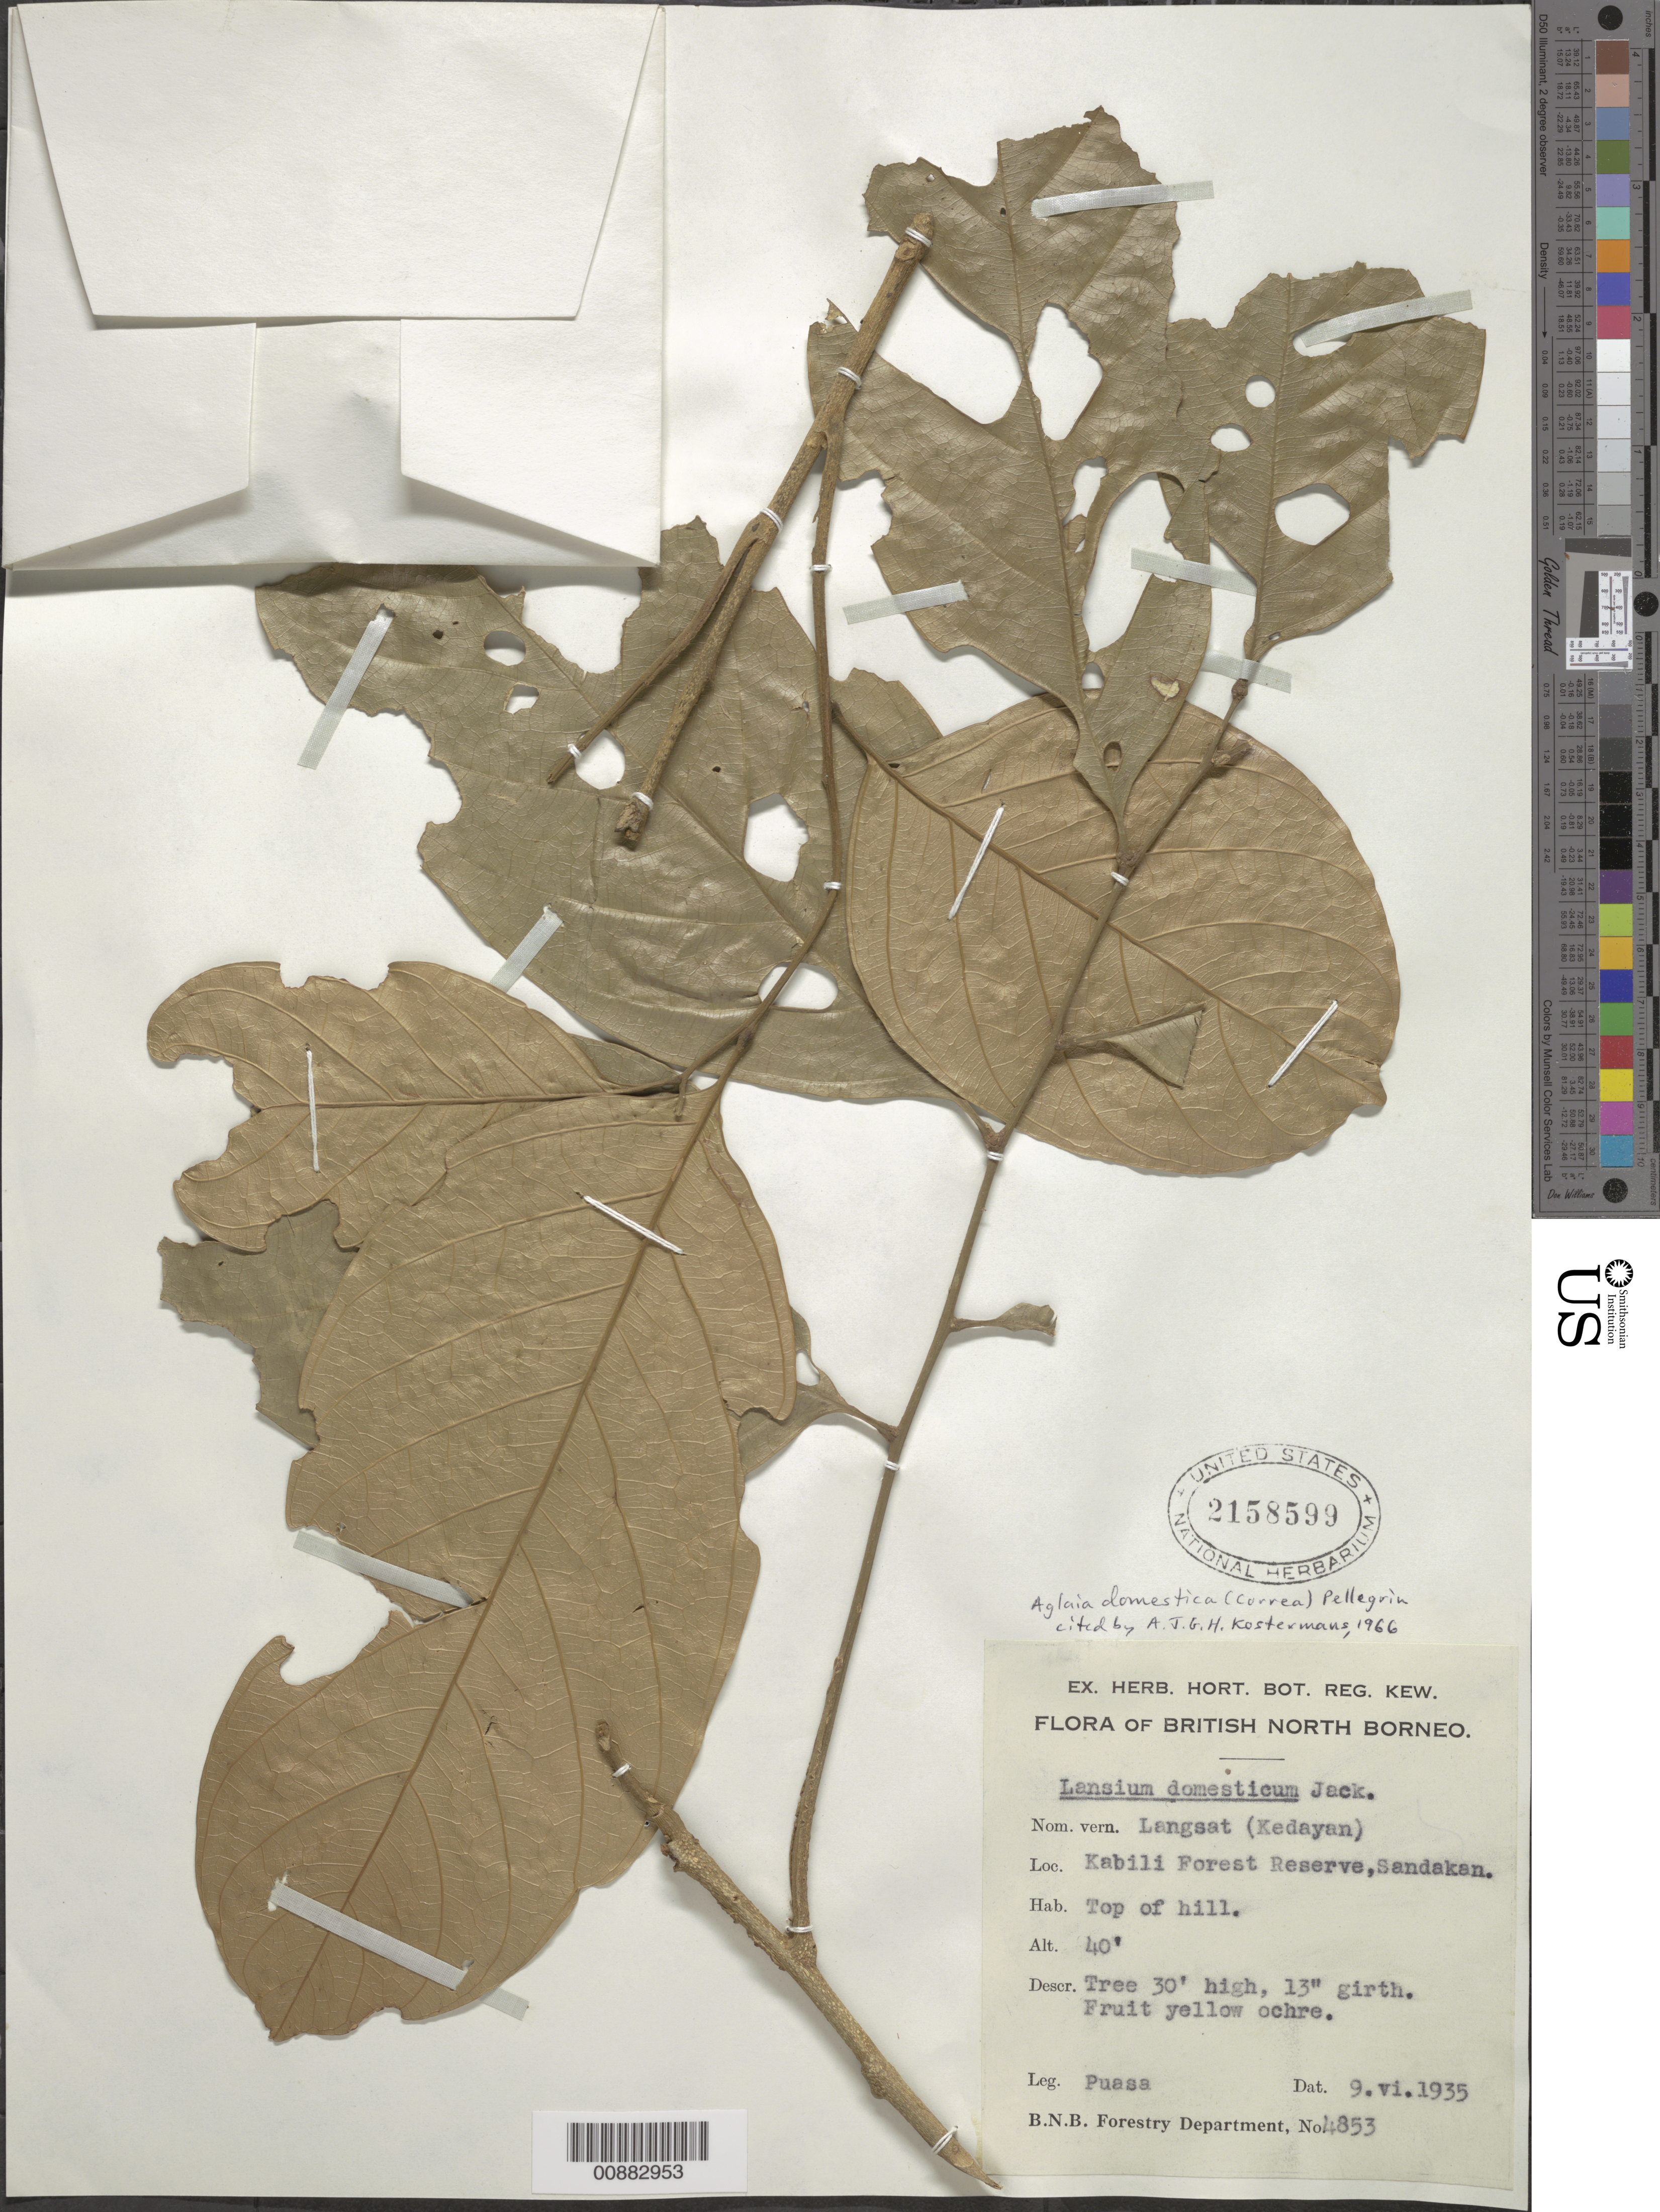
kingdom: Plantae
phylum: Tracheophyta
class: Magnoliopsida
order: Sapindales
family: Meliaceae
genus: Lansium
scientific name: Lansium domesticum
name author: Corrêa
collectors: M. Puasa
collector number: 4853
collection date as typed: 09 Jun 1935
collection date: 1935-06-09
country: Malaysia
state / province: Sabah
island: Borneo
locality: Kabili Forest Reserve, Sandakan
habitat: top of hill.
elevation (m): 40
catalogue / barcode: US 2158599